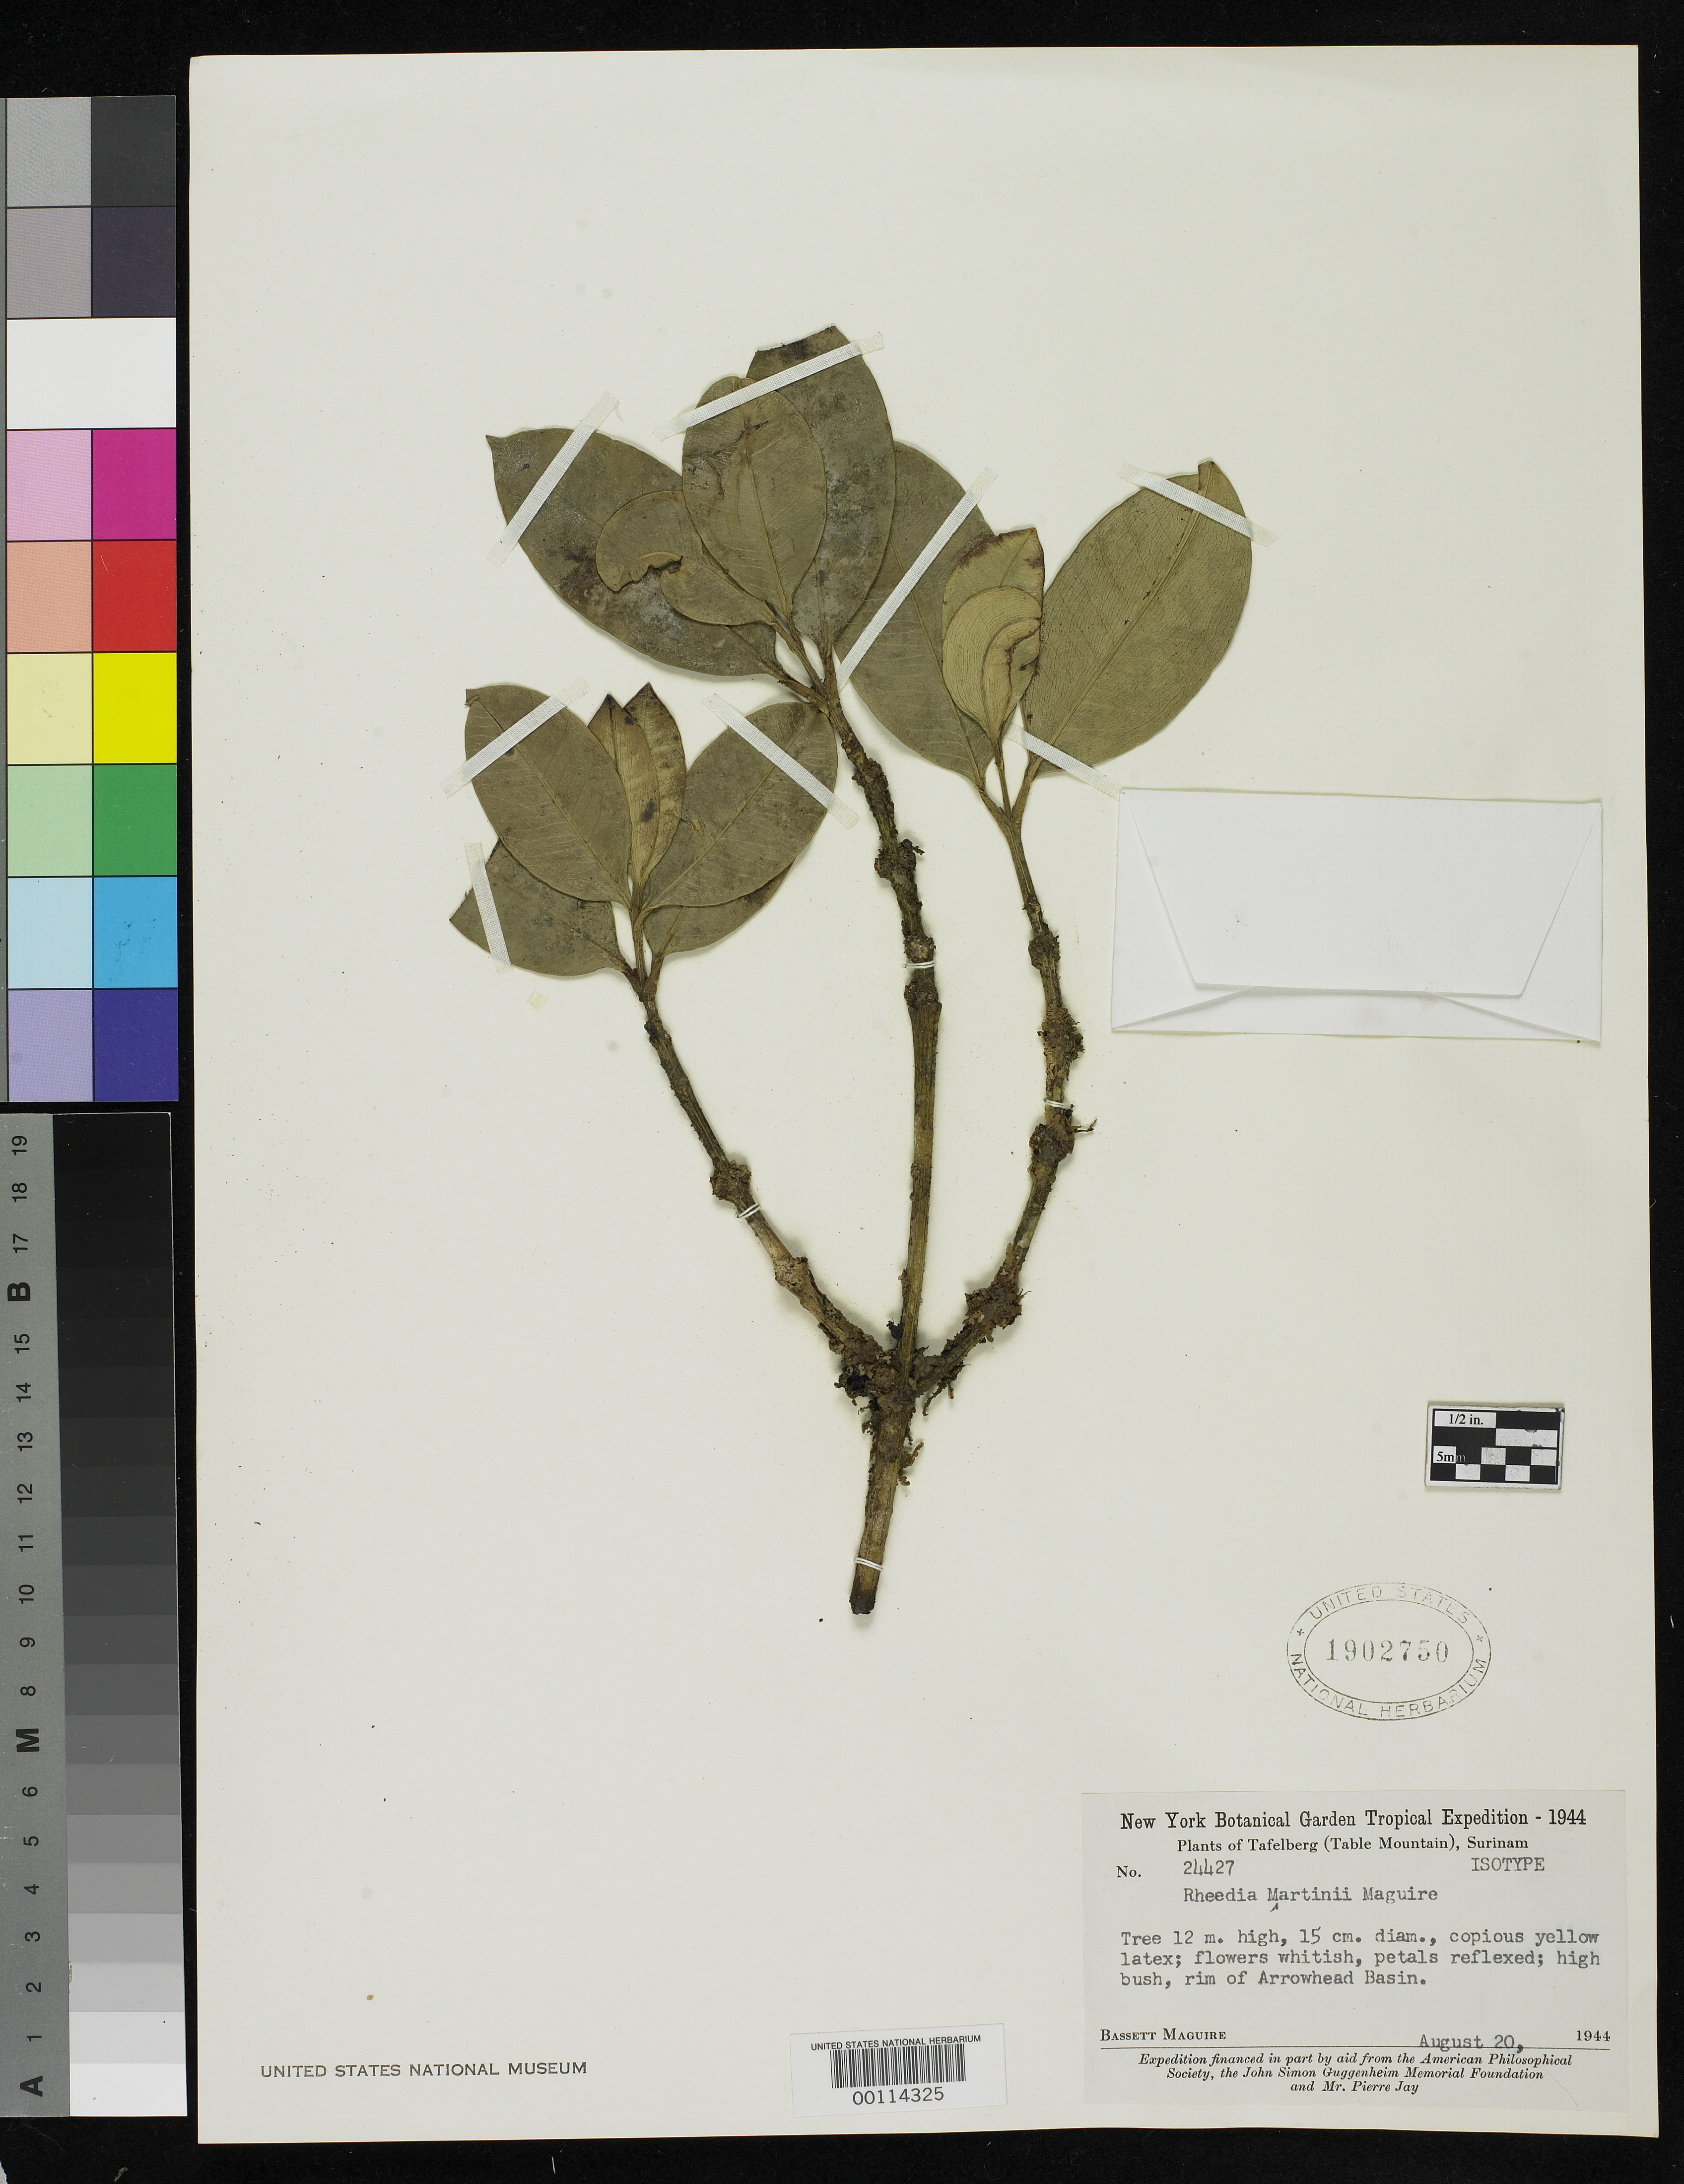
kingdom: Plantae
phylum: Tracheophyta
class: Magnoliopsida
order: Malpighiales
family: Clusiaceae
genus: Rheedia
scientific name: Rheedia martinii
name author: Maguire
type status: Isotype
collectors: B. Maguire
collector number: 24427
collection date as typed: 20 Aug 1944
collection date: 1944-08-20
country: Suriname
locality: Tafelberg.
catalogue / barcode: US 1902750